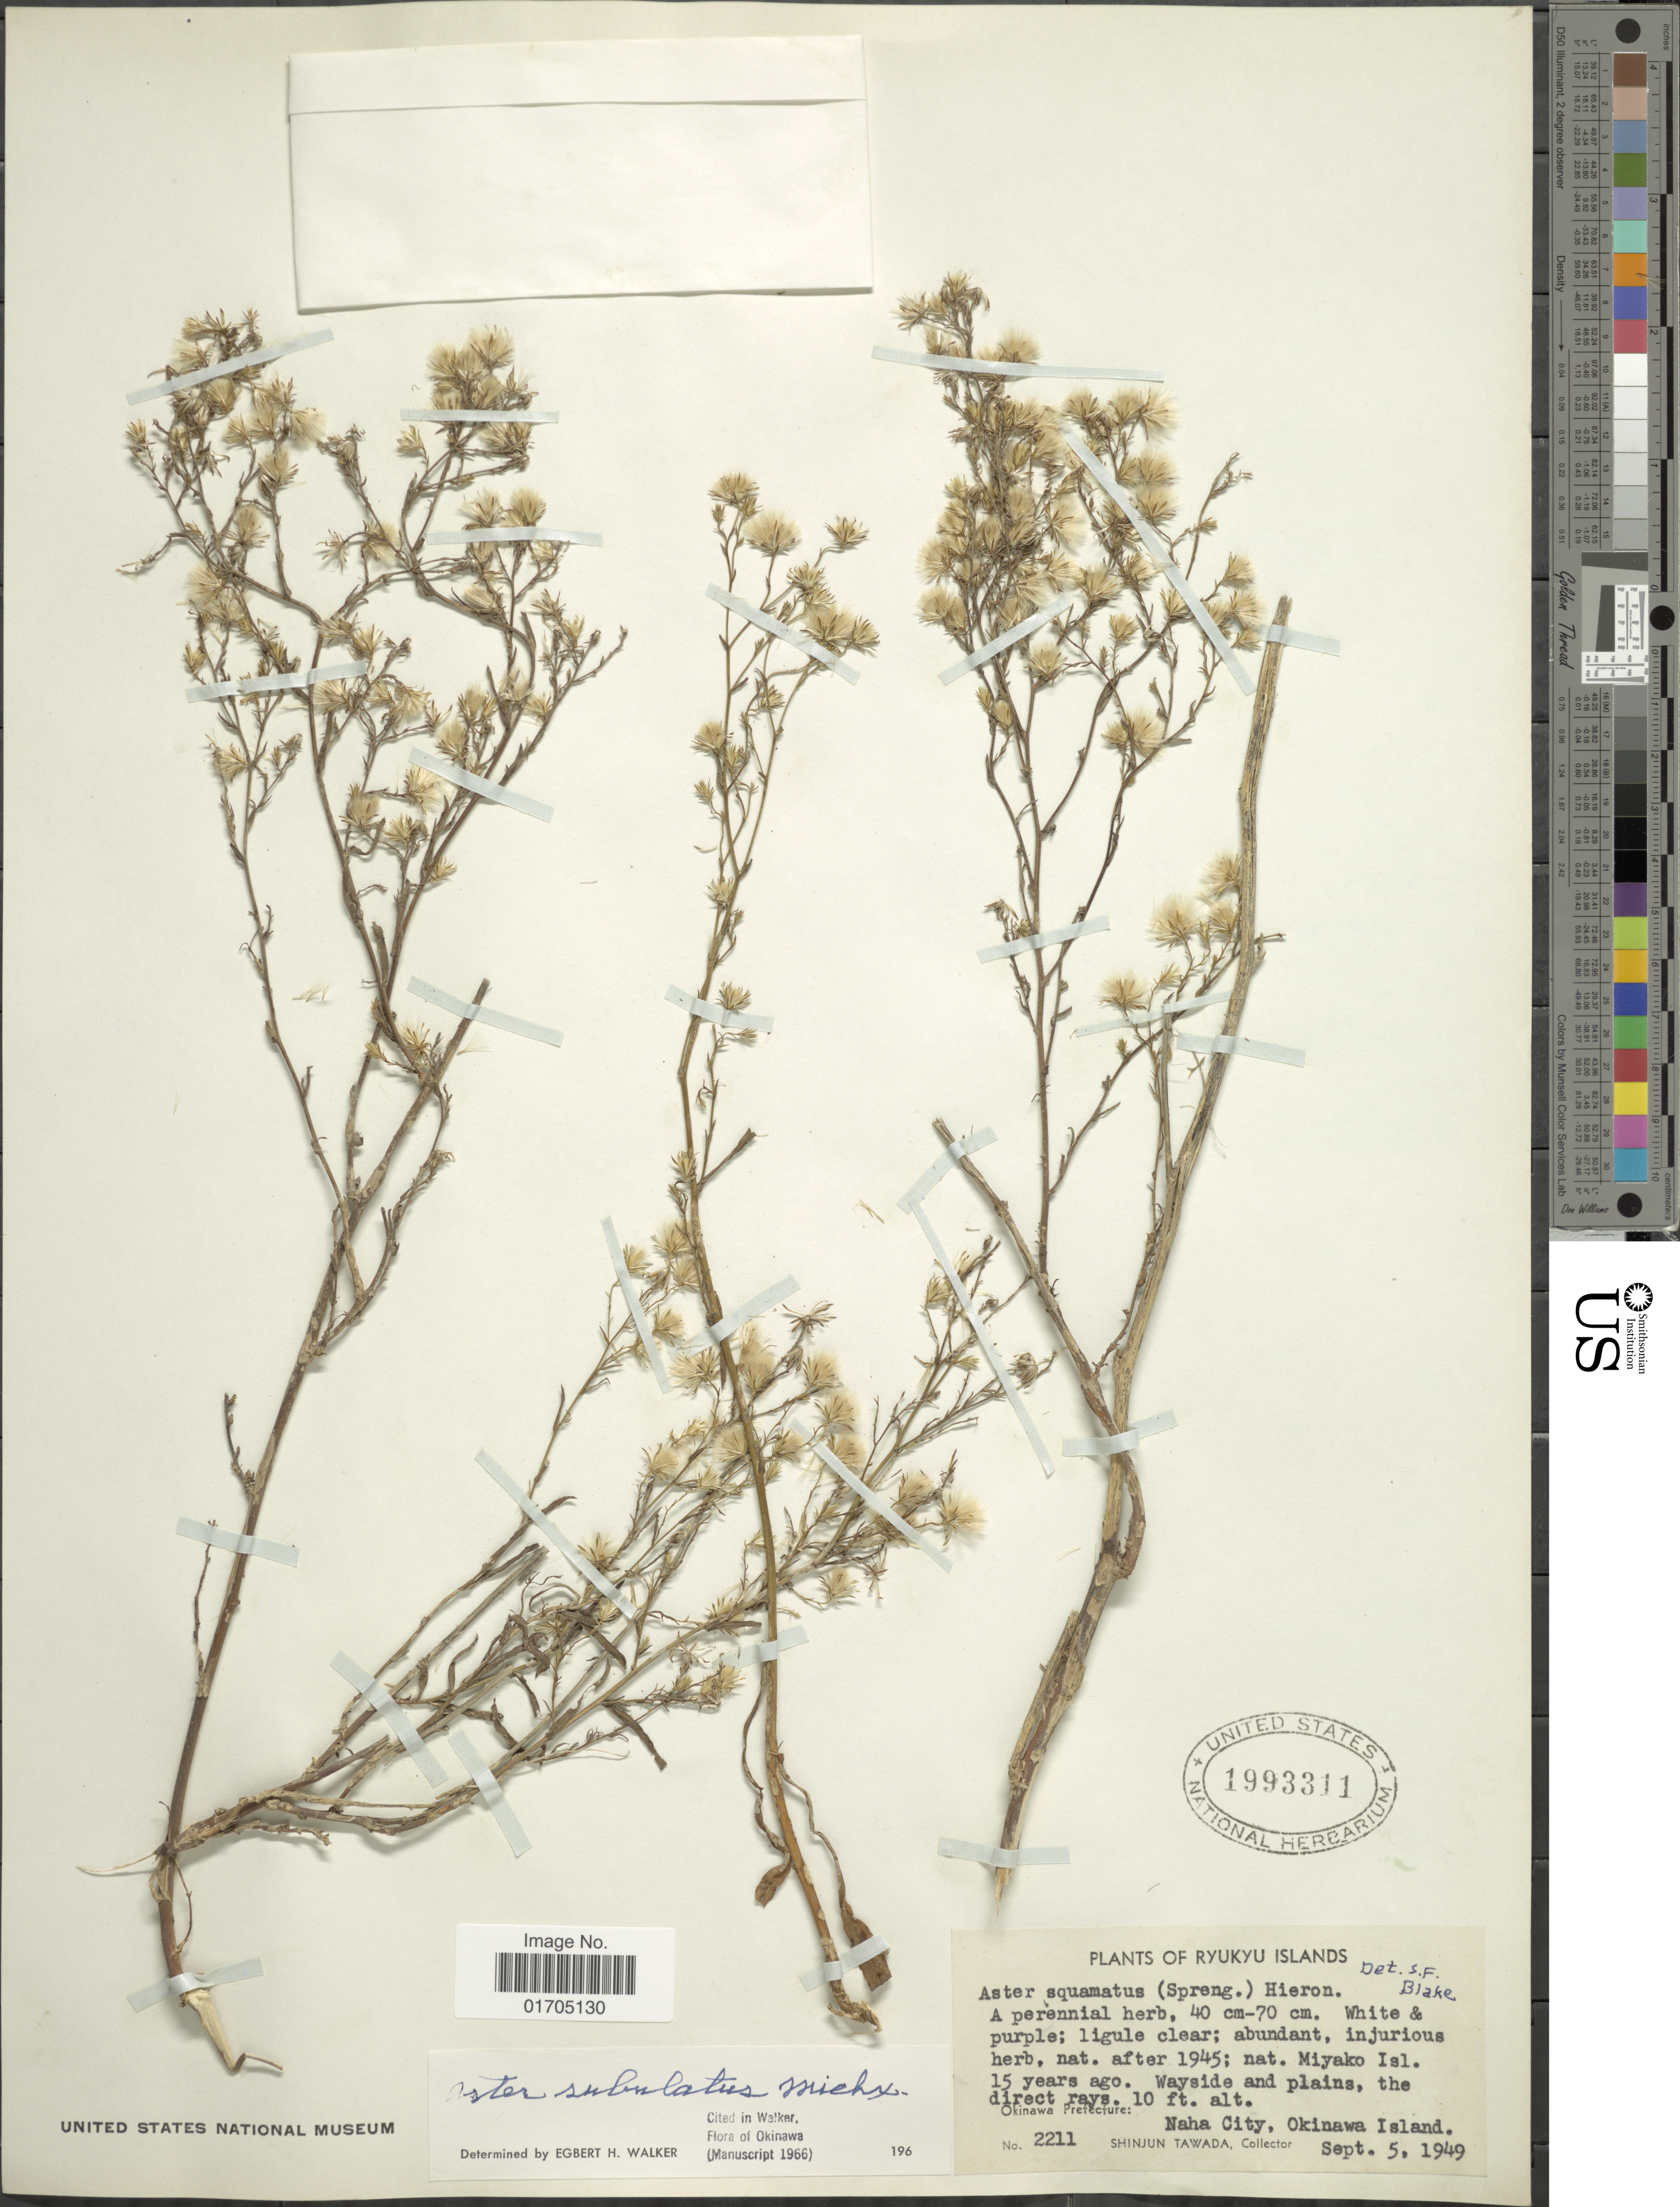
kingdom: Plantae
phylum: Tracheophyta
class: Magnoliopsida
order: Asterales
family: Asteraceae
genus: Symphyotrichum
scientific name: Symphyotrichum subulatum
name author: (Michx.) G.L. Nesom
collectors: S. Tawada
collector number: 2211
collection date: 1949-09-05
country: Japan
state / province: Okinawa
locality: Ryukyu Islands, Wayside and plainsm the direct rays, Okinawa Prefecture: Naha City, Okinawa Island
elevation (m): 3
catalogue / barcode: US 1993311